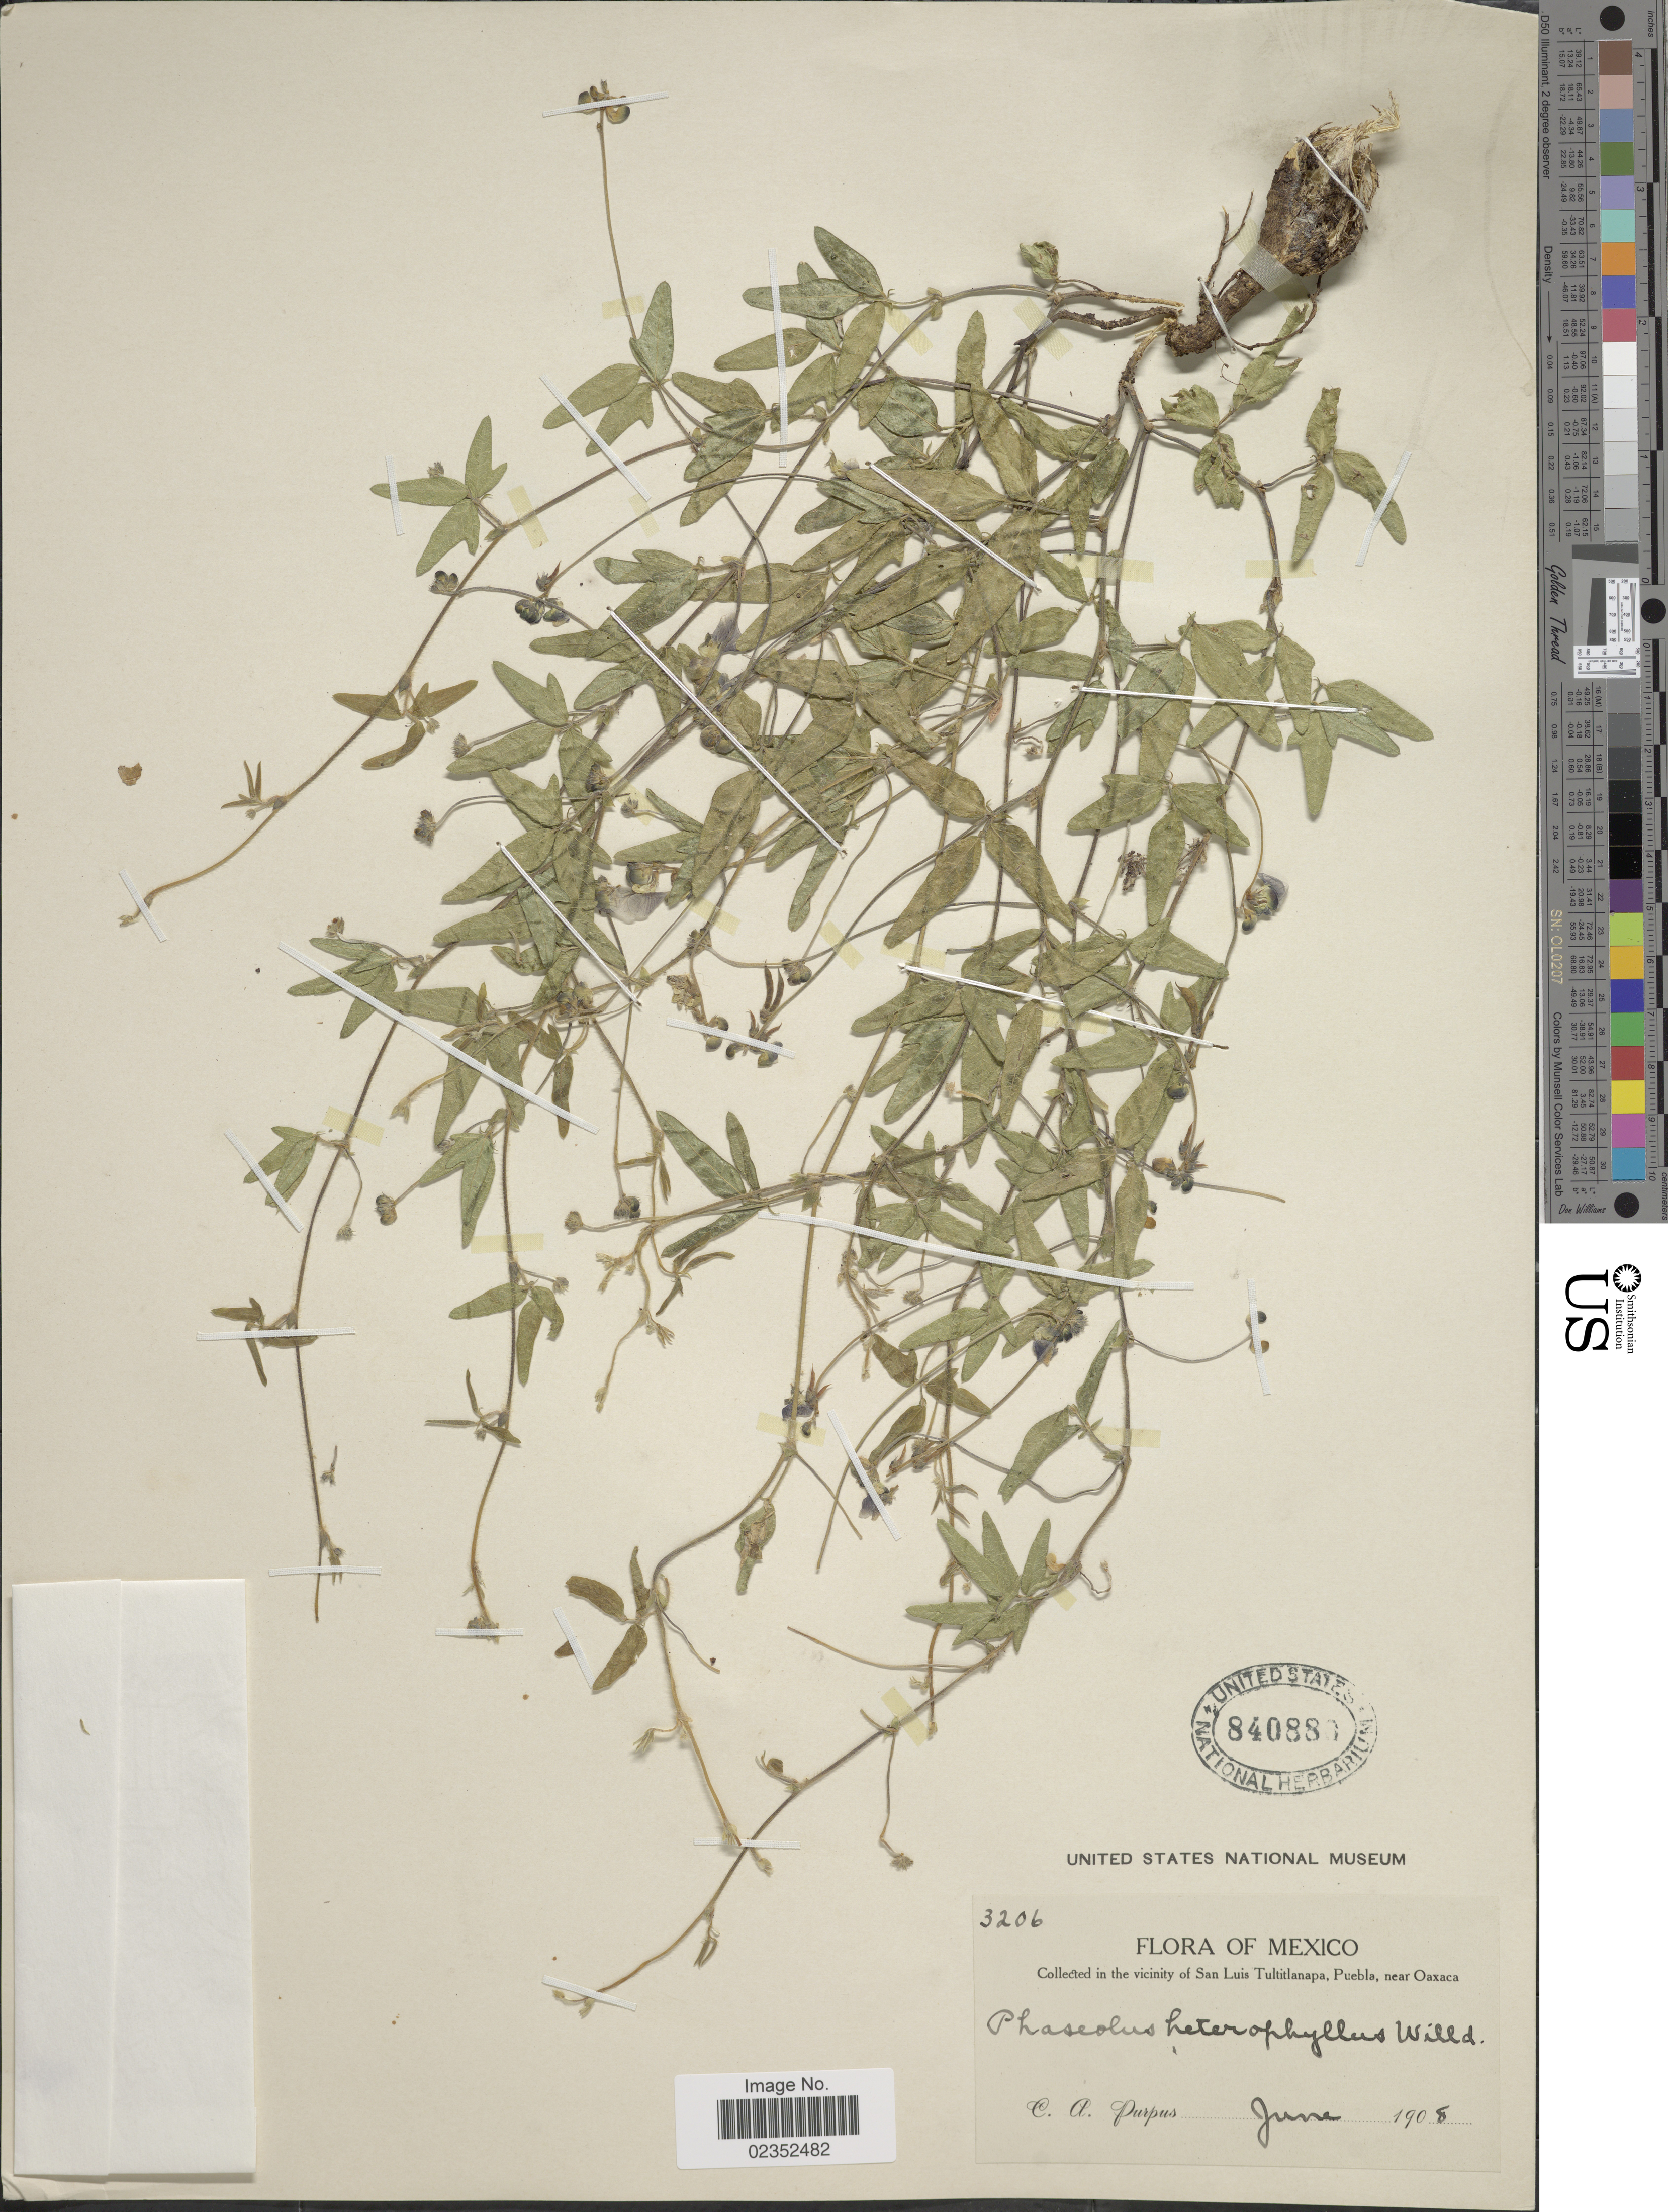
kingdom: Plantae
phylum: Tracheophyta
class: Magnoliopsida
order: Fabales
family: Fabaceae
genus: Macroptilium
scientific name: Macroptilium gibbosifolium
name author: (Ortega) A. Delgado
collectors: C. A. Purpus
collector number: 3206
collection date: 1908-06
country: Mexico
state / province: Puebla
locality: Vicinity of San Luis Tultitlanapa, Puebla, near Oaxaca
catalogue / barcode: US 840880